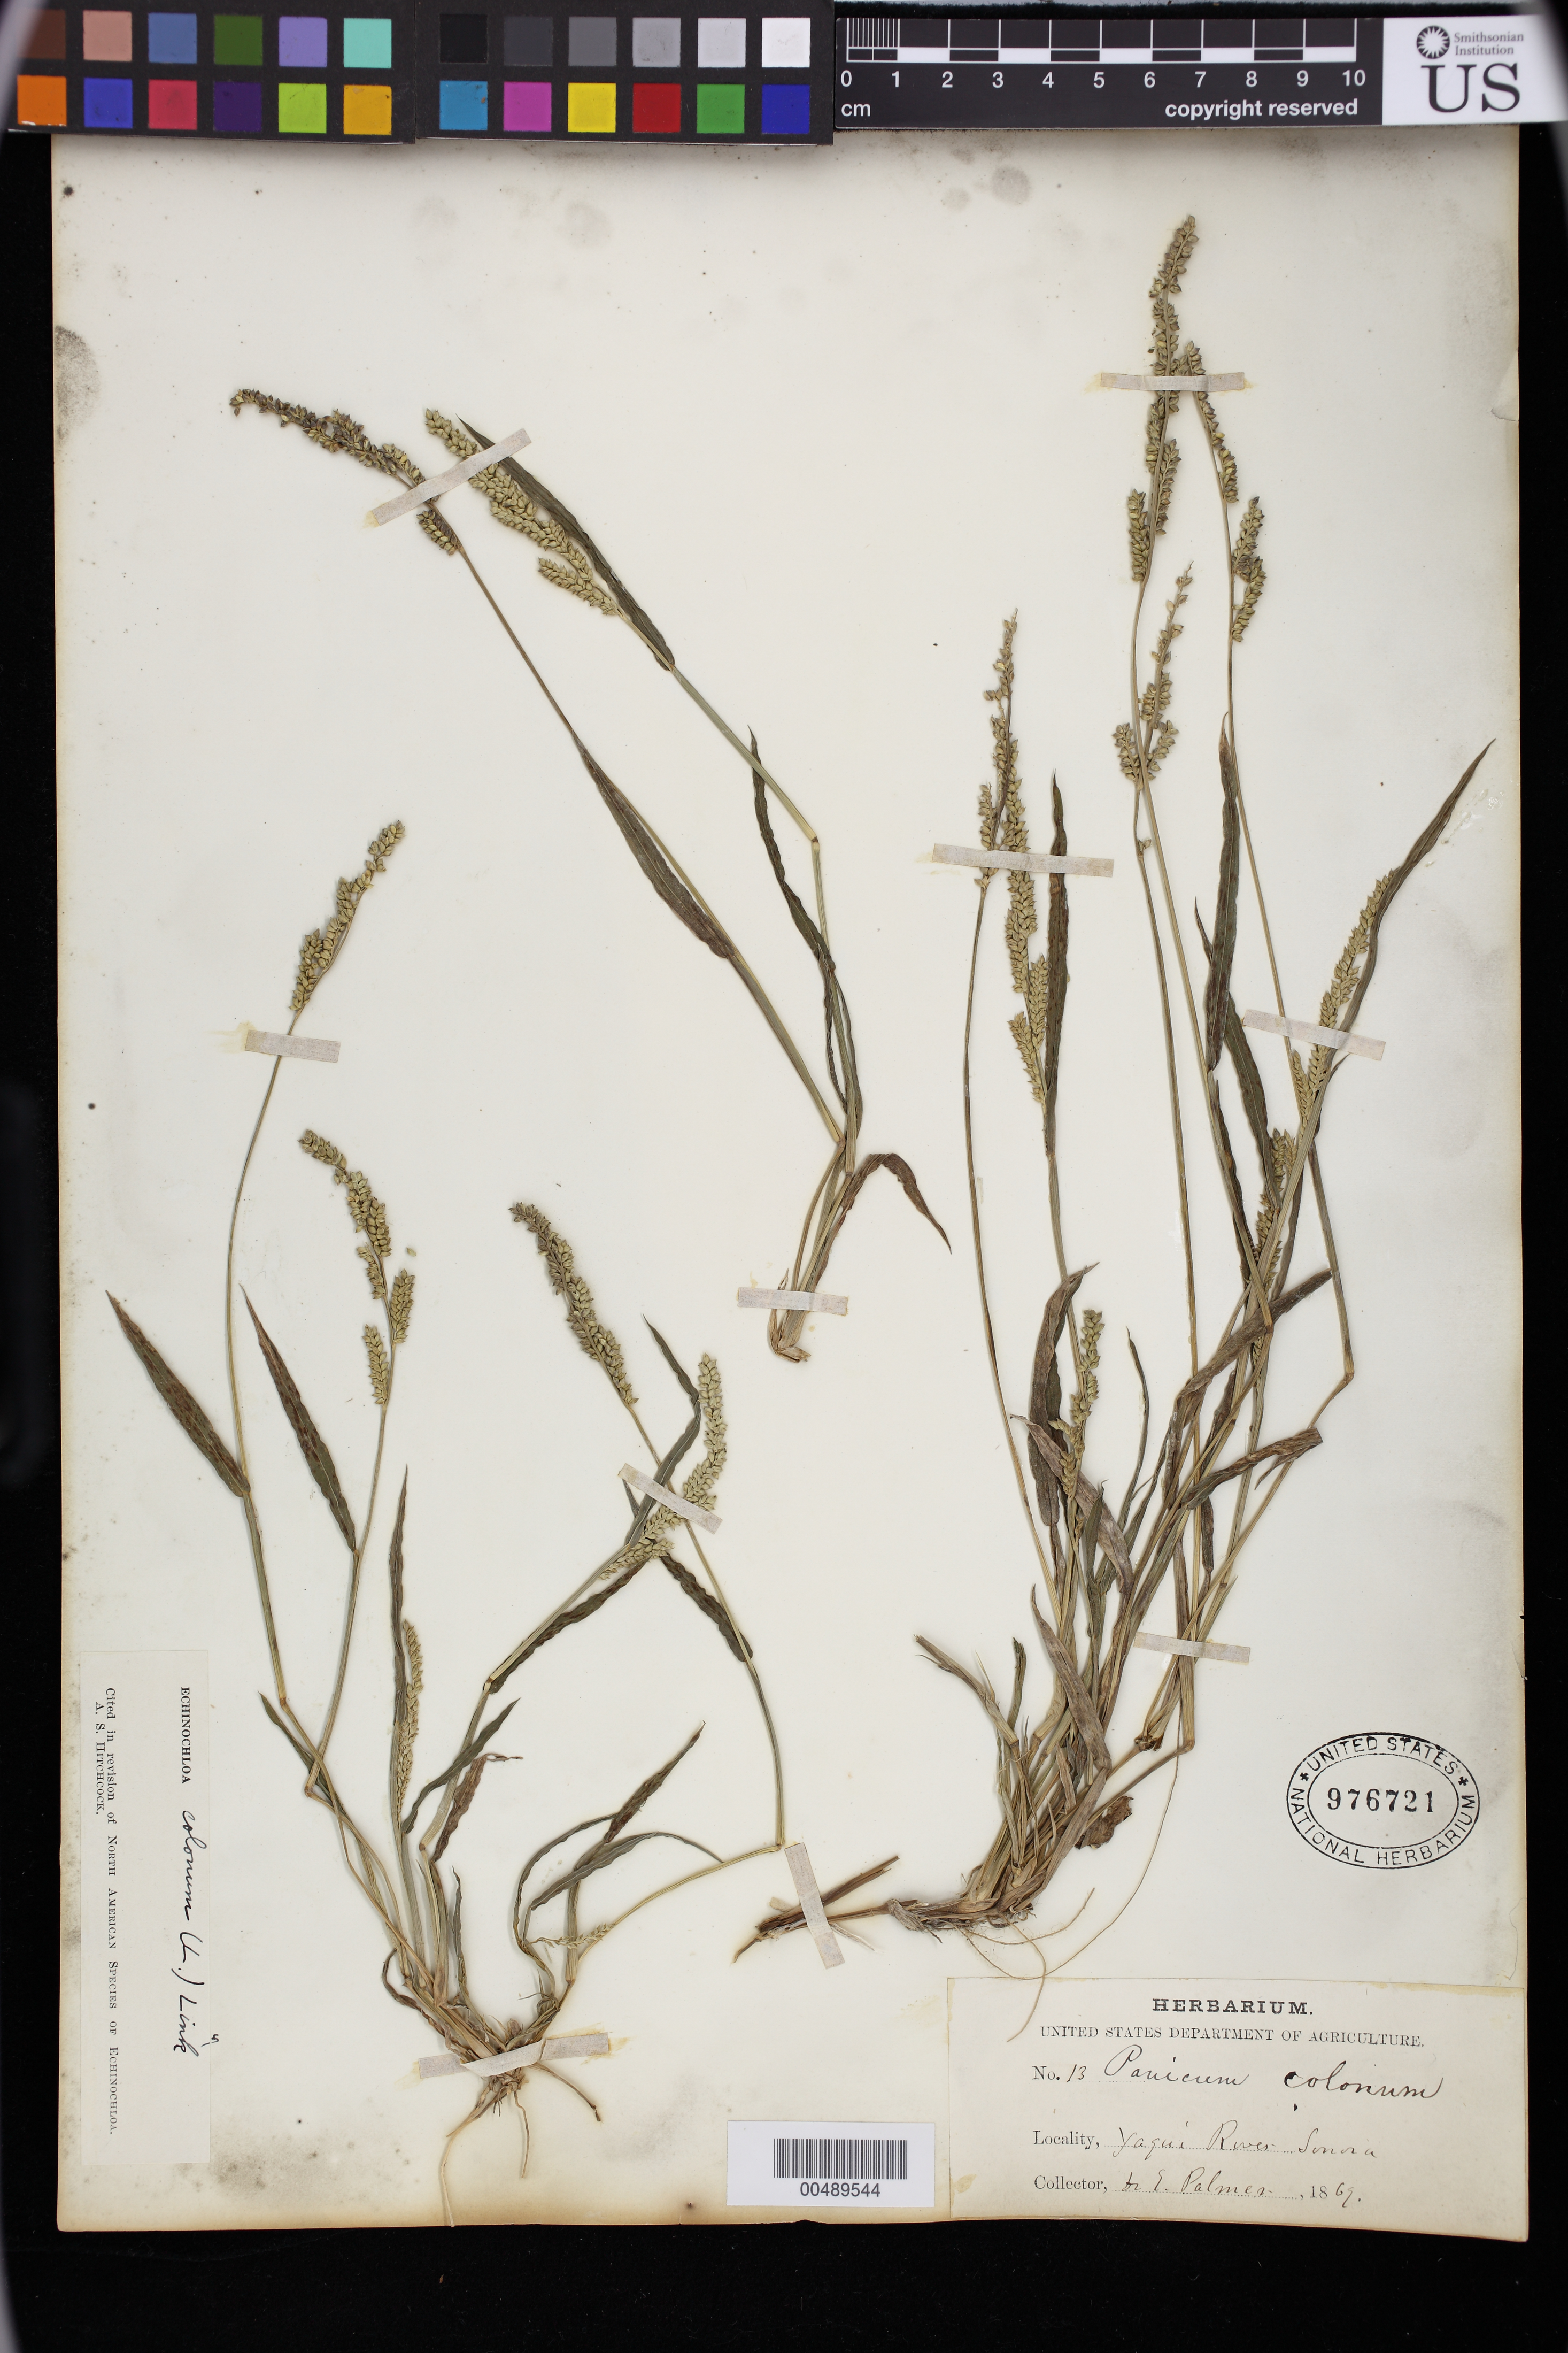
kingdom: Plantae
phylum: Tracheophyta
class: Liliopsida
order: Poales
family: Poaceae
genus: Echinochloa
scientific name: Echinochloa colona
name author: (L.) Link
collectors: E. Palmer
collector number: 13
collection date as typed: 1869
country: Mexico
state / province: Sonora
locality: Yoqui River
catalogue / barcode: US 976721